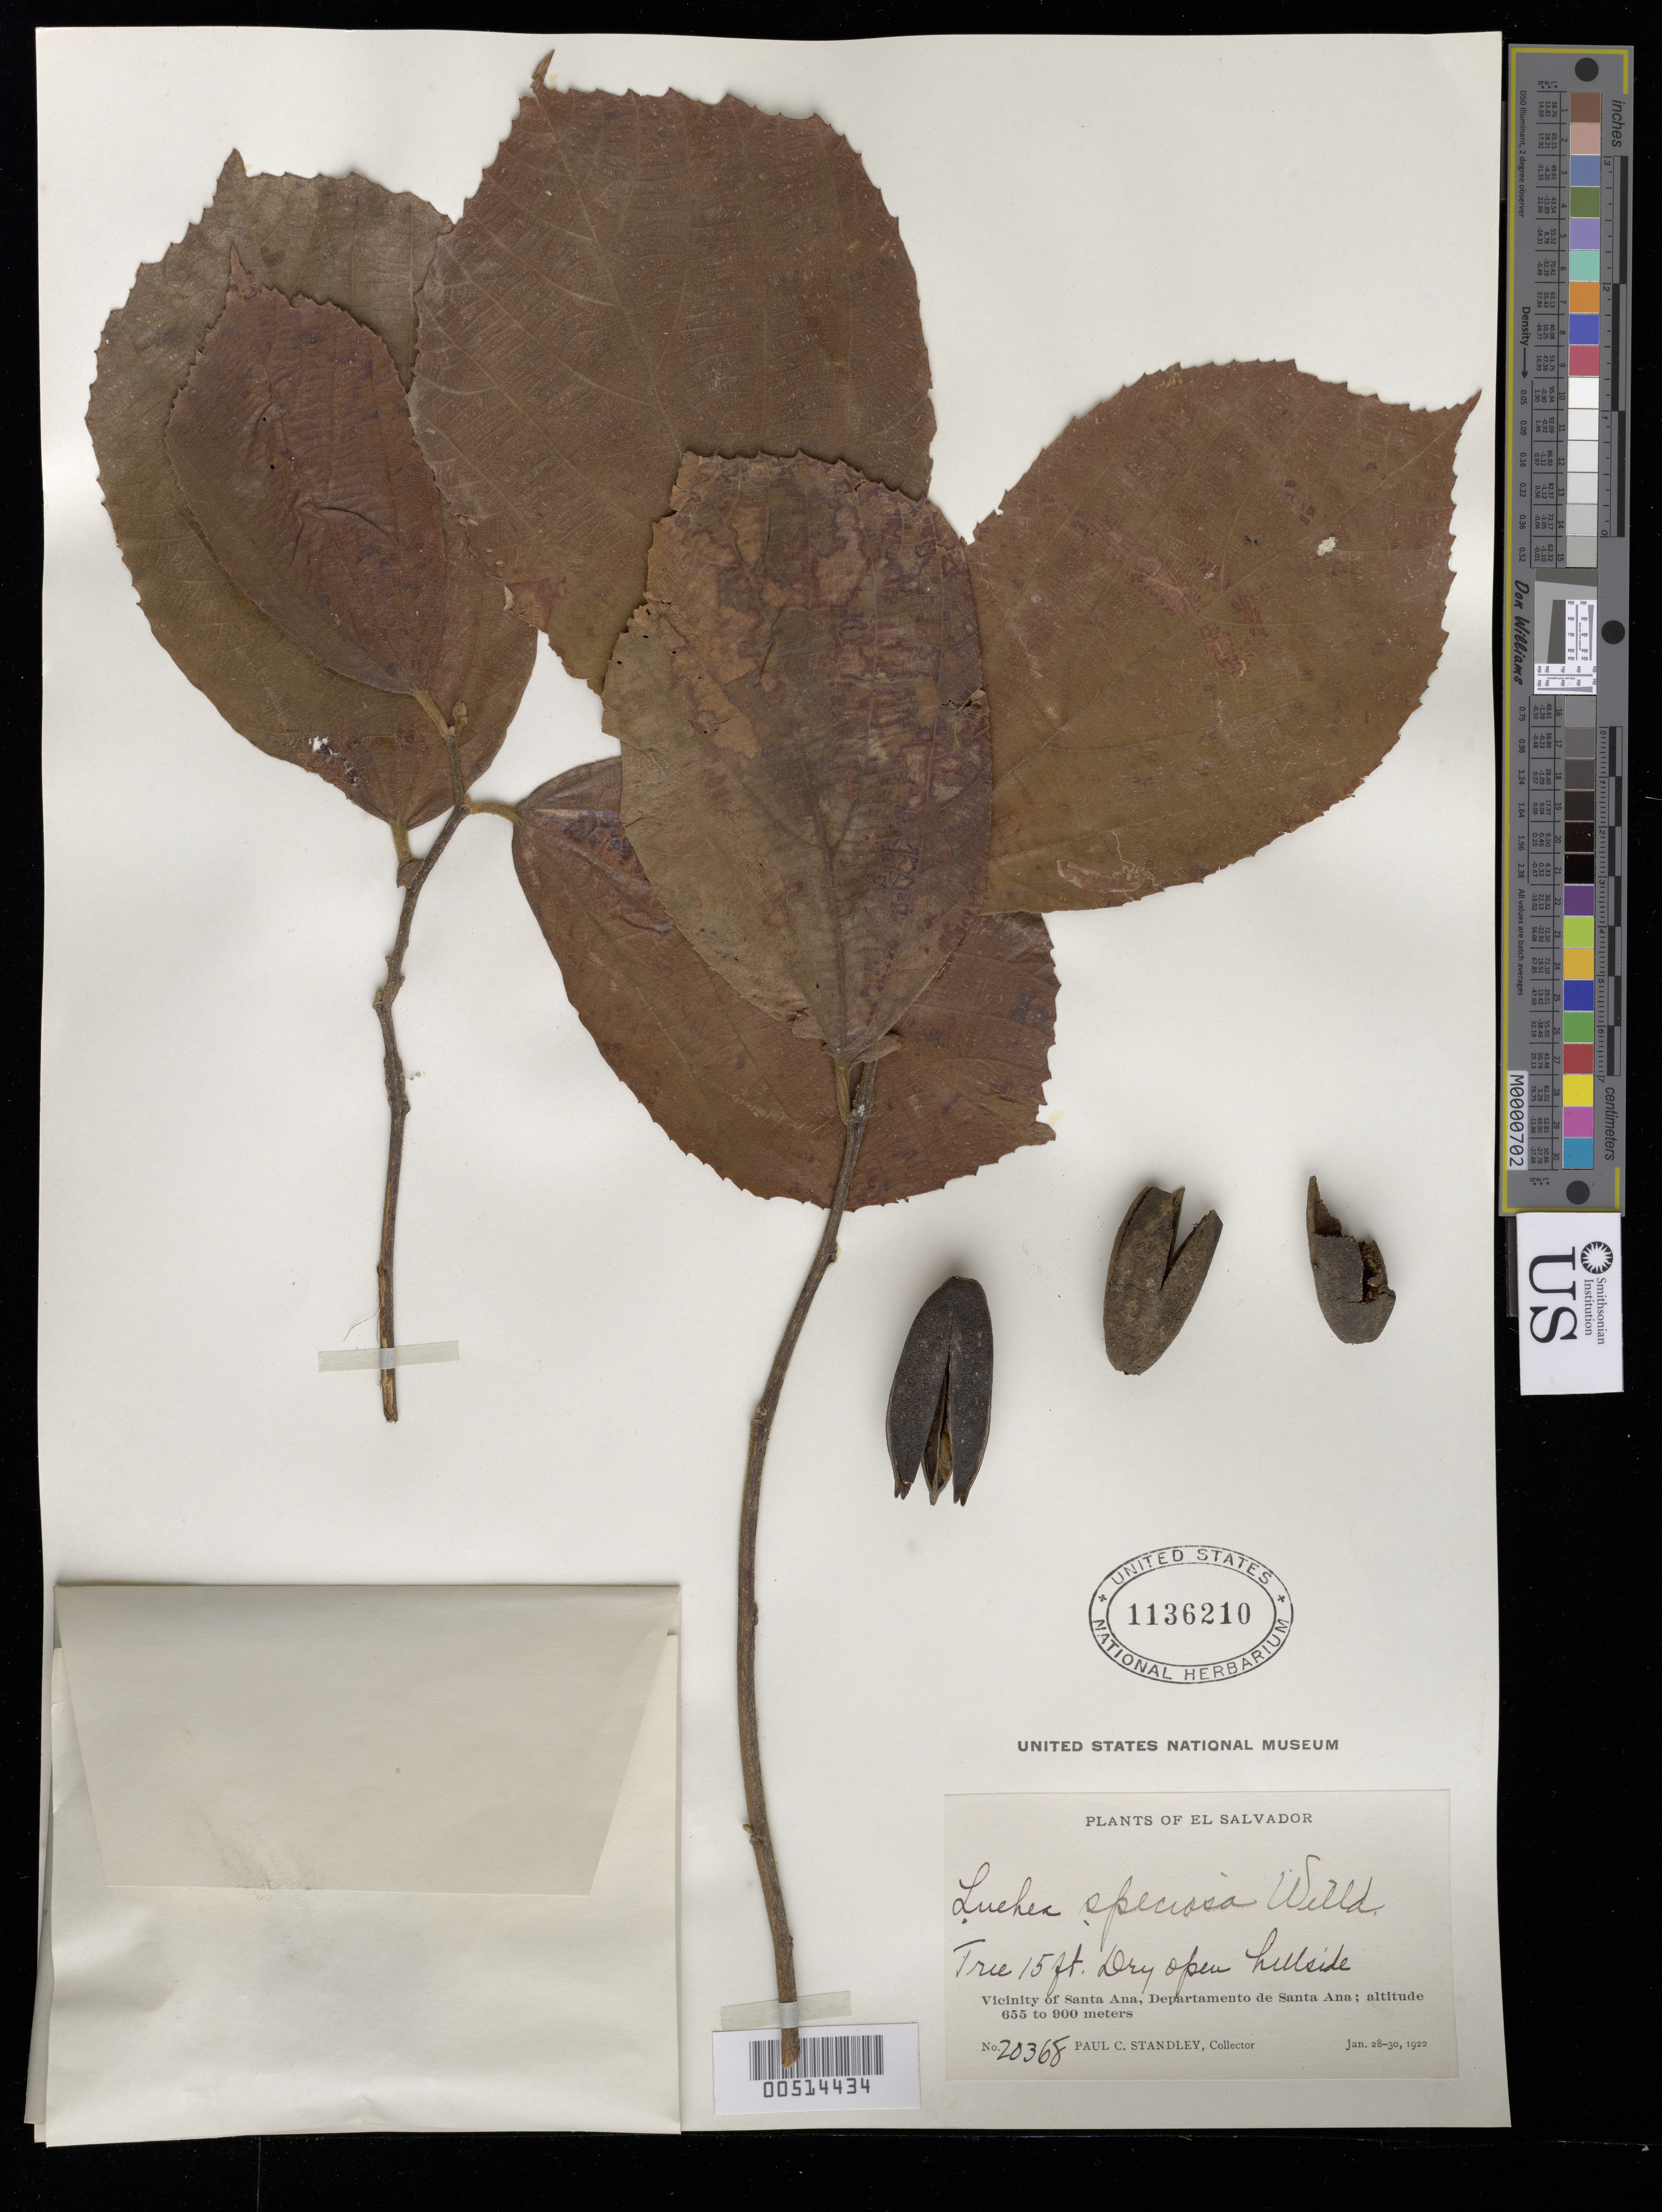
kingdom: Plantae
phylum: Tracheophyta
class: Magnoliopsida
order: Malvales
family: Malvaceae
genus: Luehea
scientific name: Luehea speciosa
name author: Willd.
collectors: P. C. Standley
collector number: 20368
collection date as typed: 28 Jan 1922 to 30 Jan 1922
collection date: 1922-01-28/1922-01-30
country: El Salvador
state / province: Santa Ana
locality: Vicinity of Santa Ana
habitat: Dry open hillside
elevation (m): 655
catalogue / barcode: US 1136210